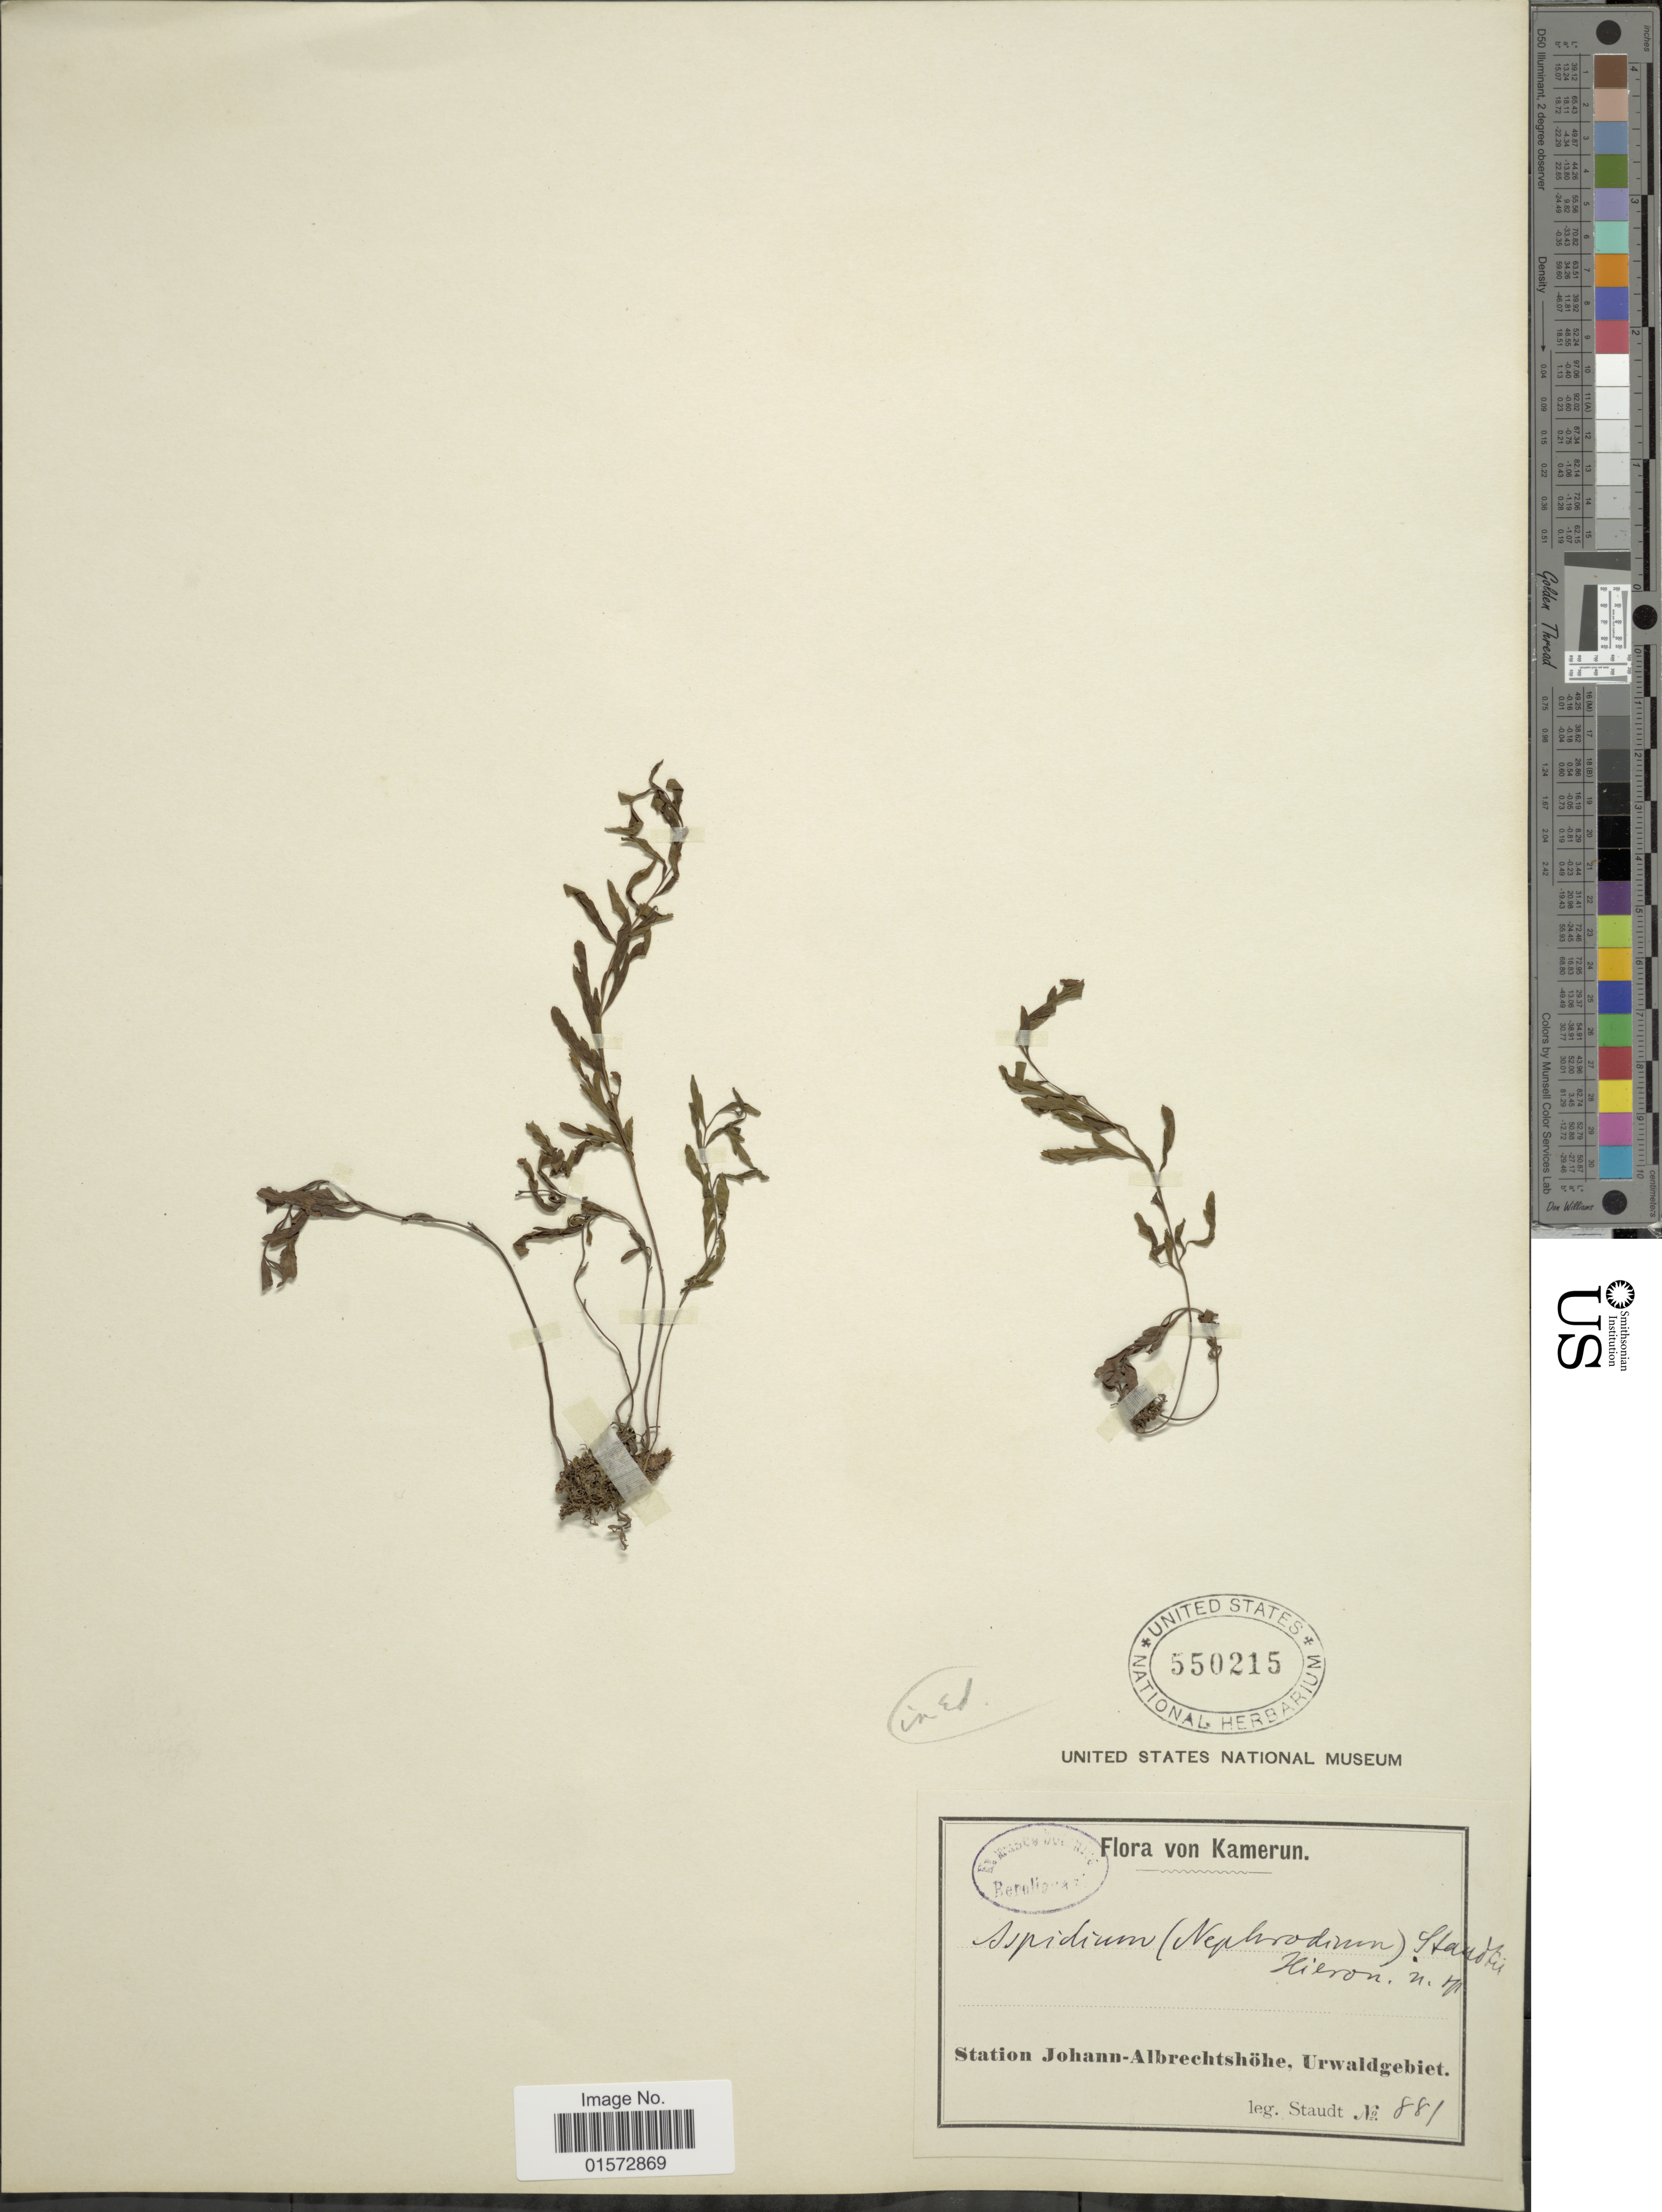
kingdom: Plantae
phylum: Tracheophyta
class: Polypodiopsida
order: Polypodiales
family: Tectariaceae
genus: Triplophyllum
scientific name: Triplophyllum dimidiatum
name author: (Mett. ex Kuhn)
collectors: -. Staudt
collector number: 881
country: Cameroon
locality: Station Johann-Albrechtshöhe, Urwaldgebiet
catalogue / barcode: US 550215